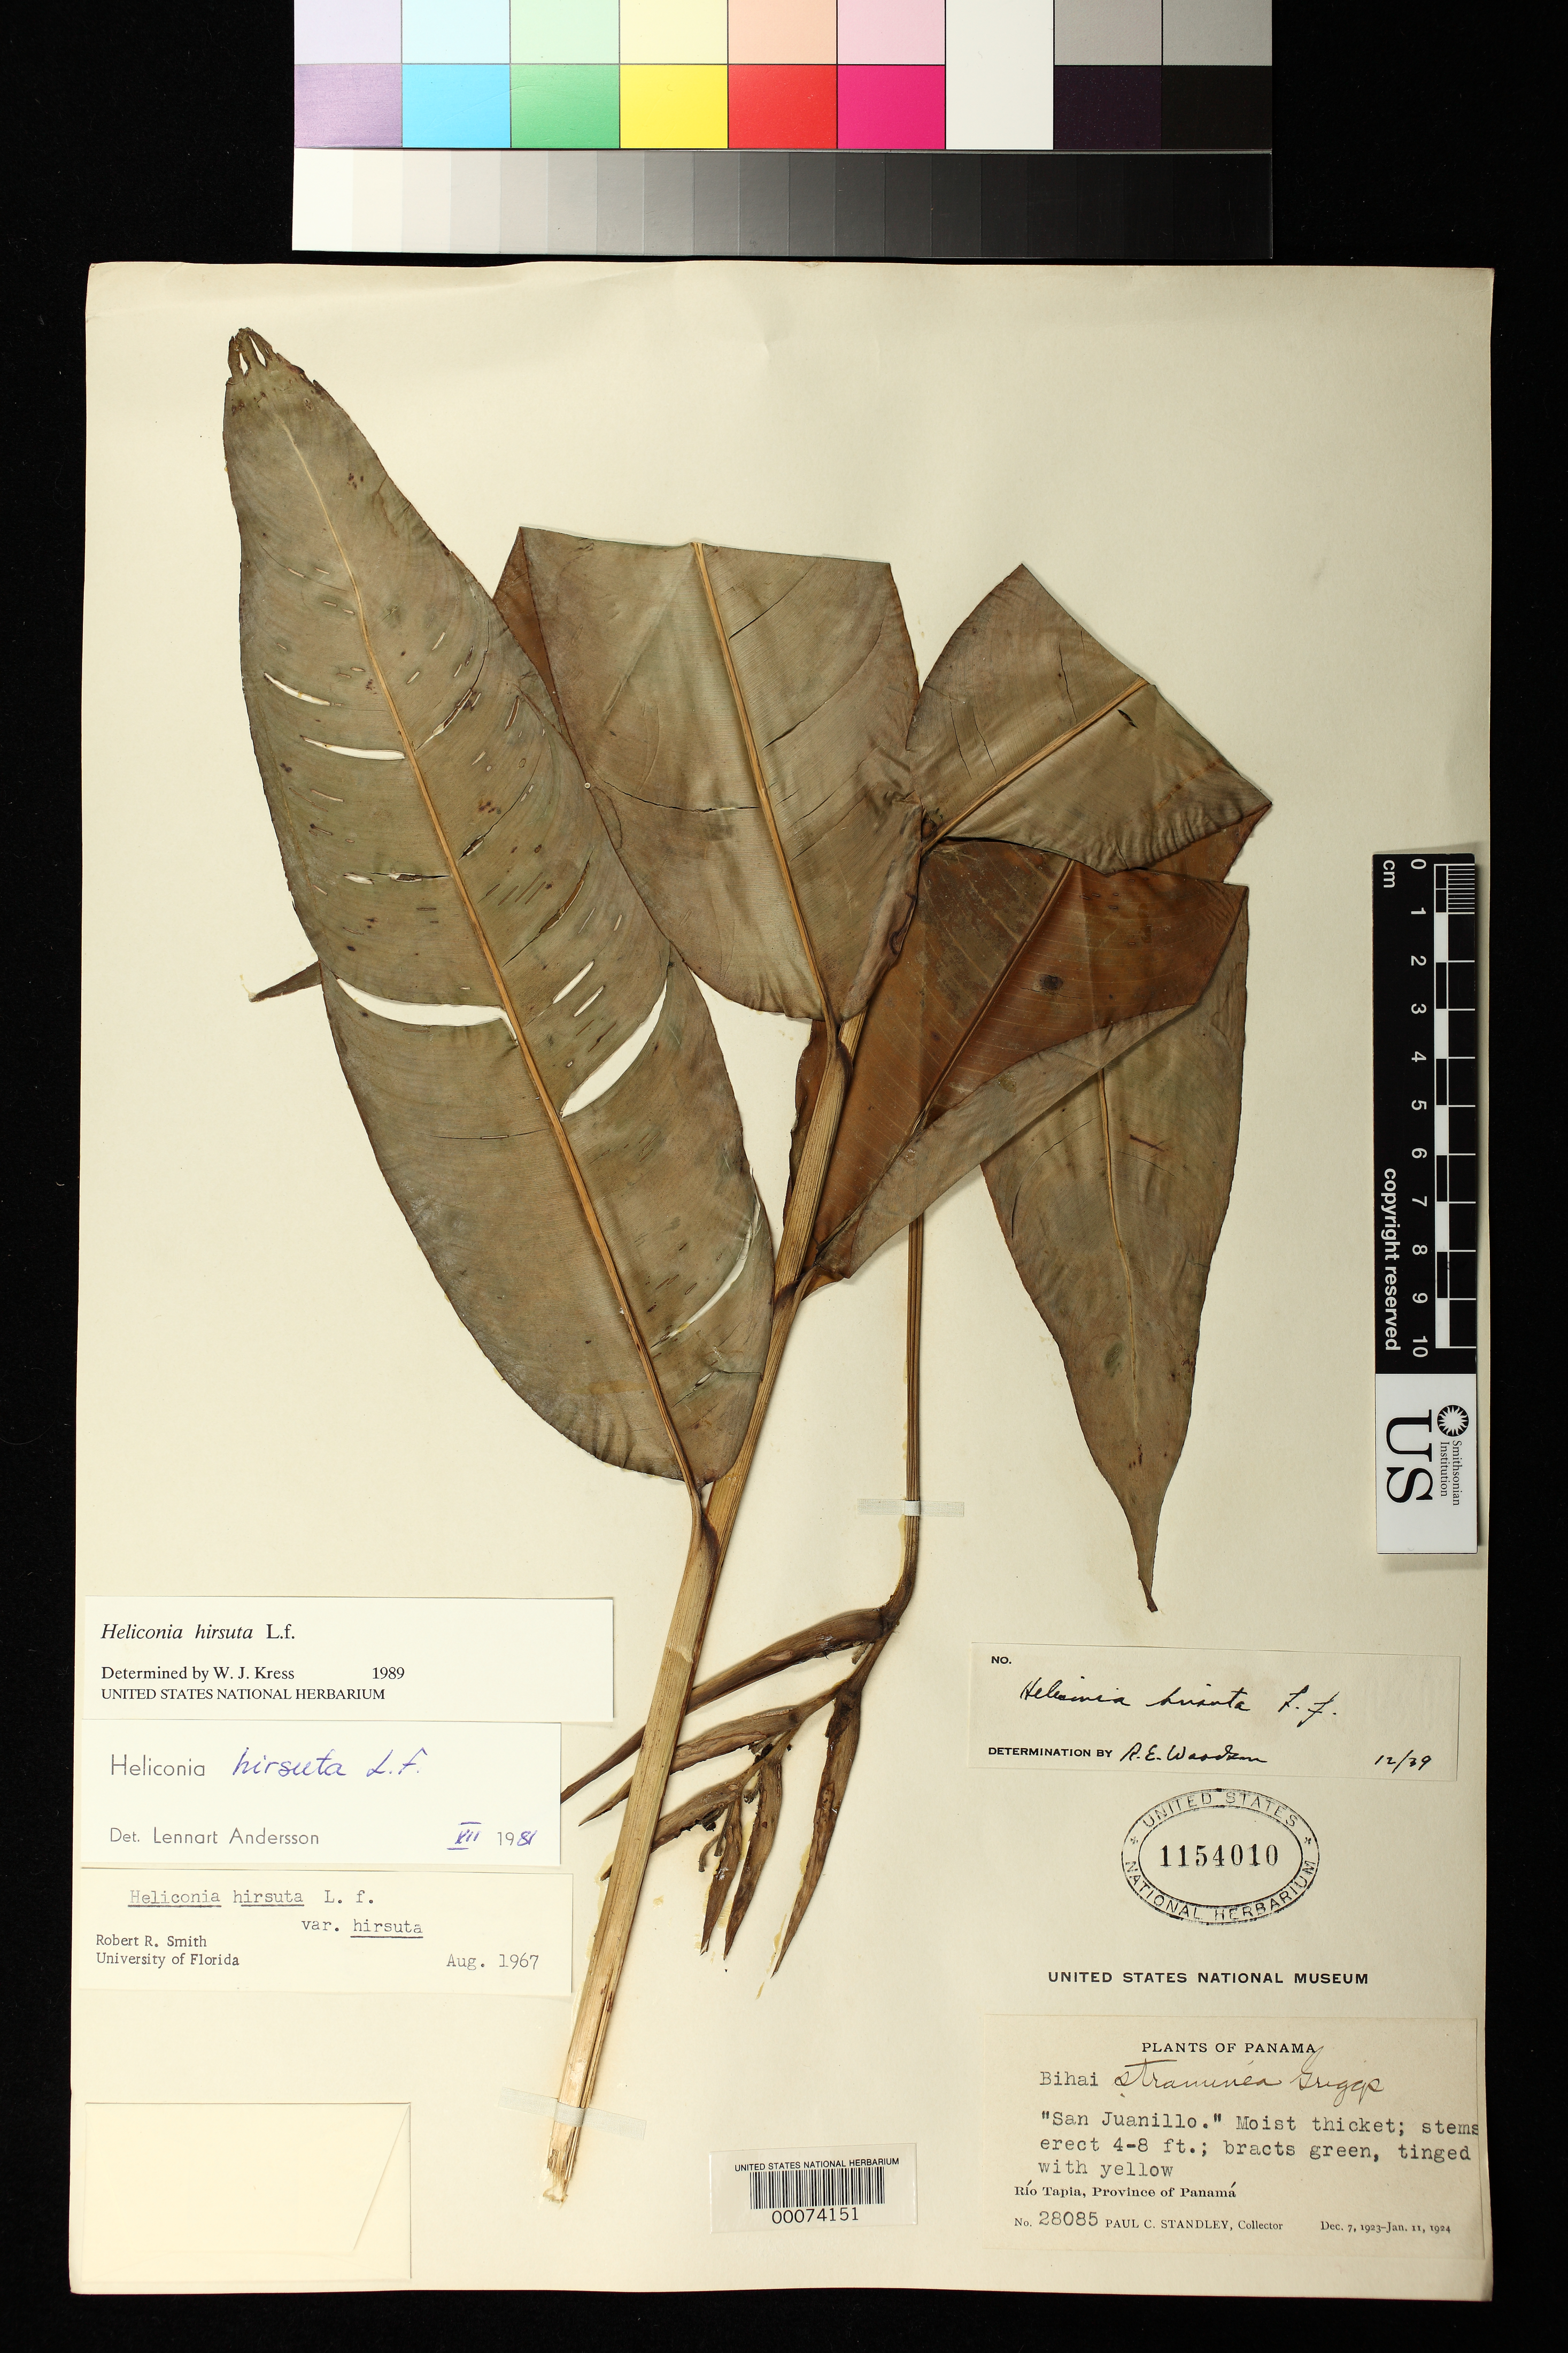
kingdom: Plantae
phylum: Tracheophyta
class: Liliopsida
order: Zingiberales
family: Heliconiaceae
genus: Heliconia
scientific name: Heliconia hirsuta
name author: L. f.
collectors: P. C. Standley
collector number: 28085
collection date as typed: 07 Dec 1923 to 11 Jan 1924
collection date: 1923-12-07/1924-01-11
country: Panama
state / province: Panamá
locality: Rio Tapia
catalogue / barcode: US 1154010